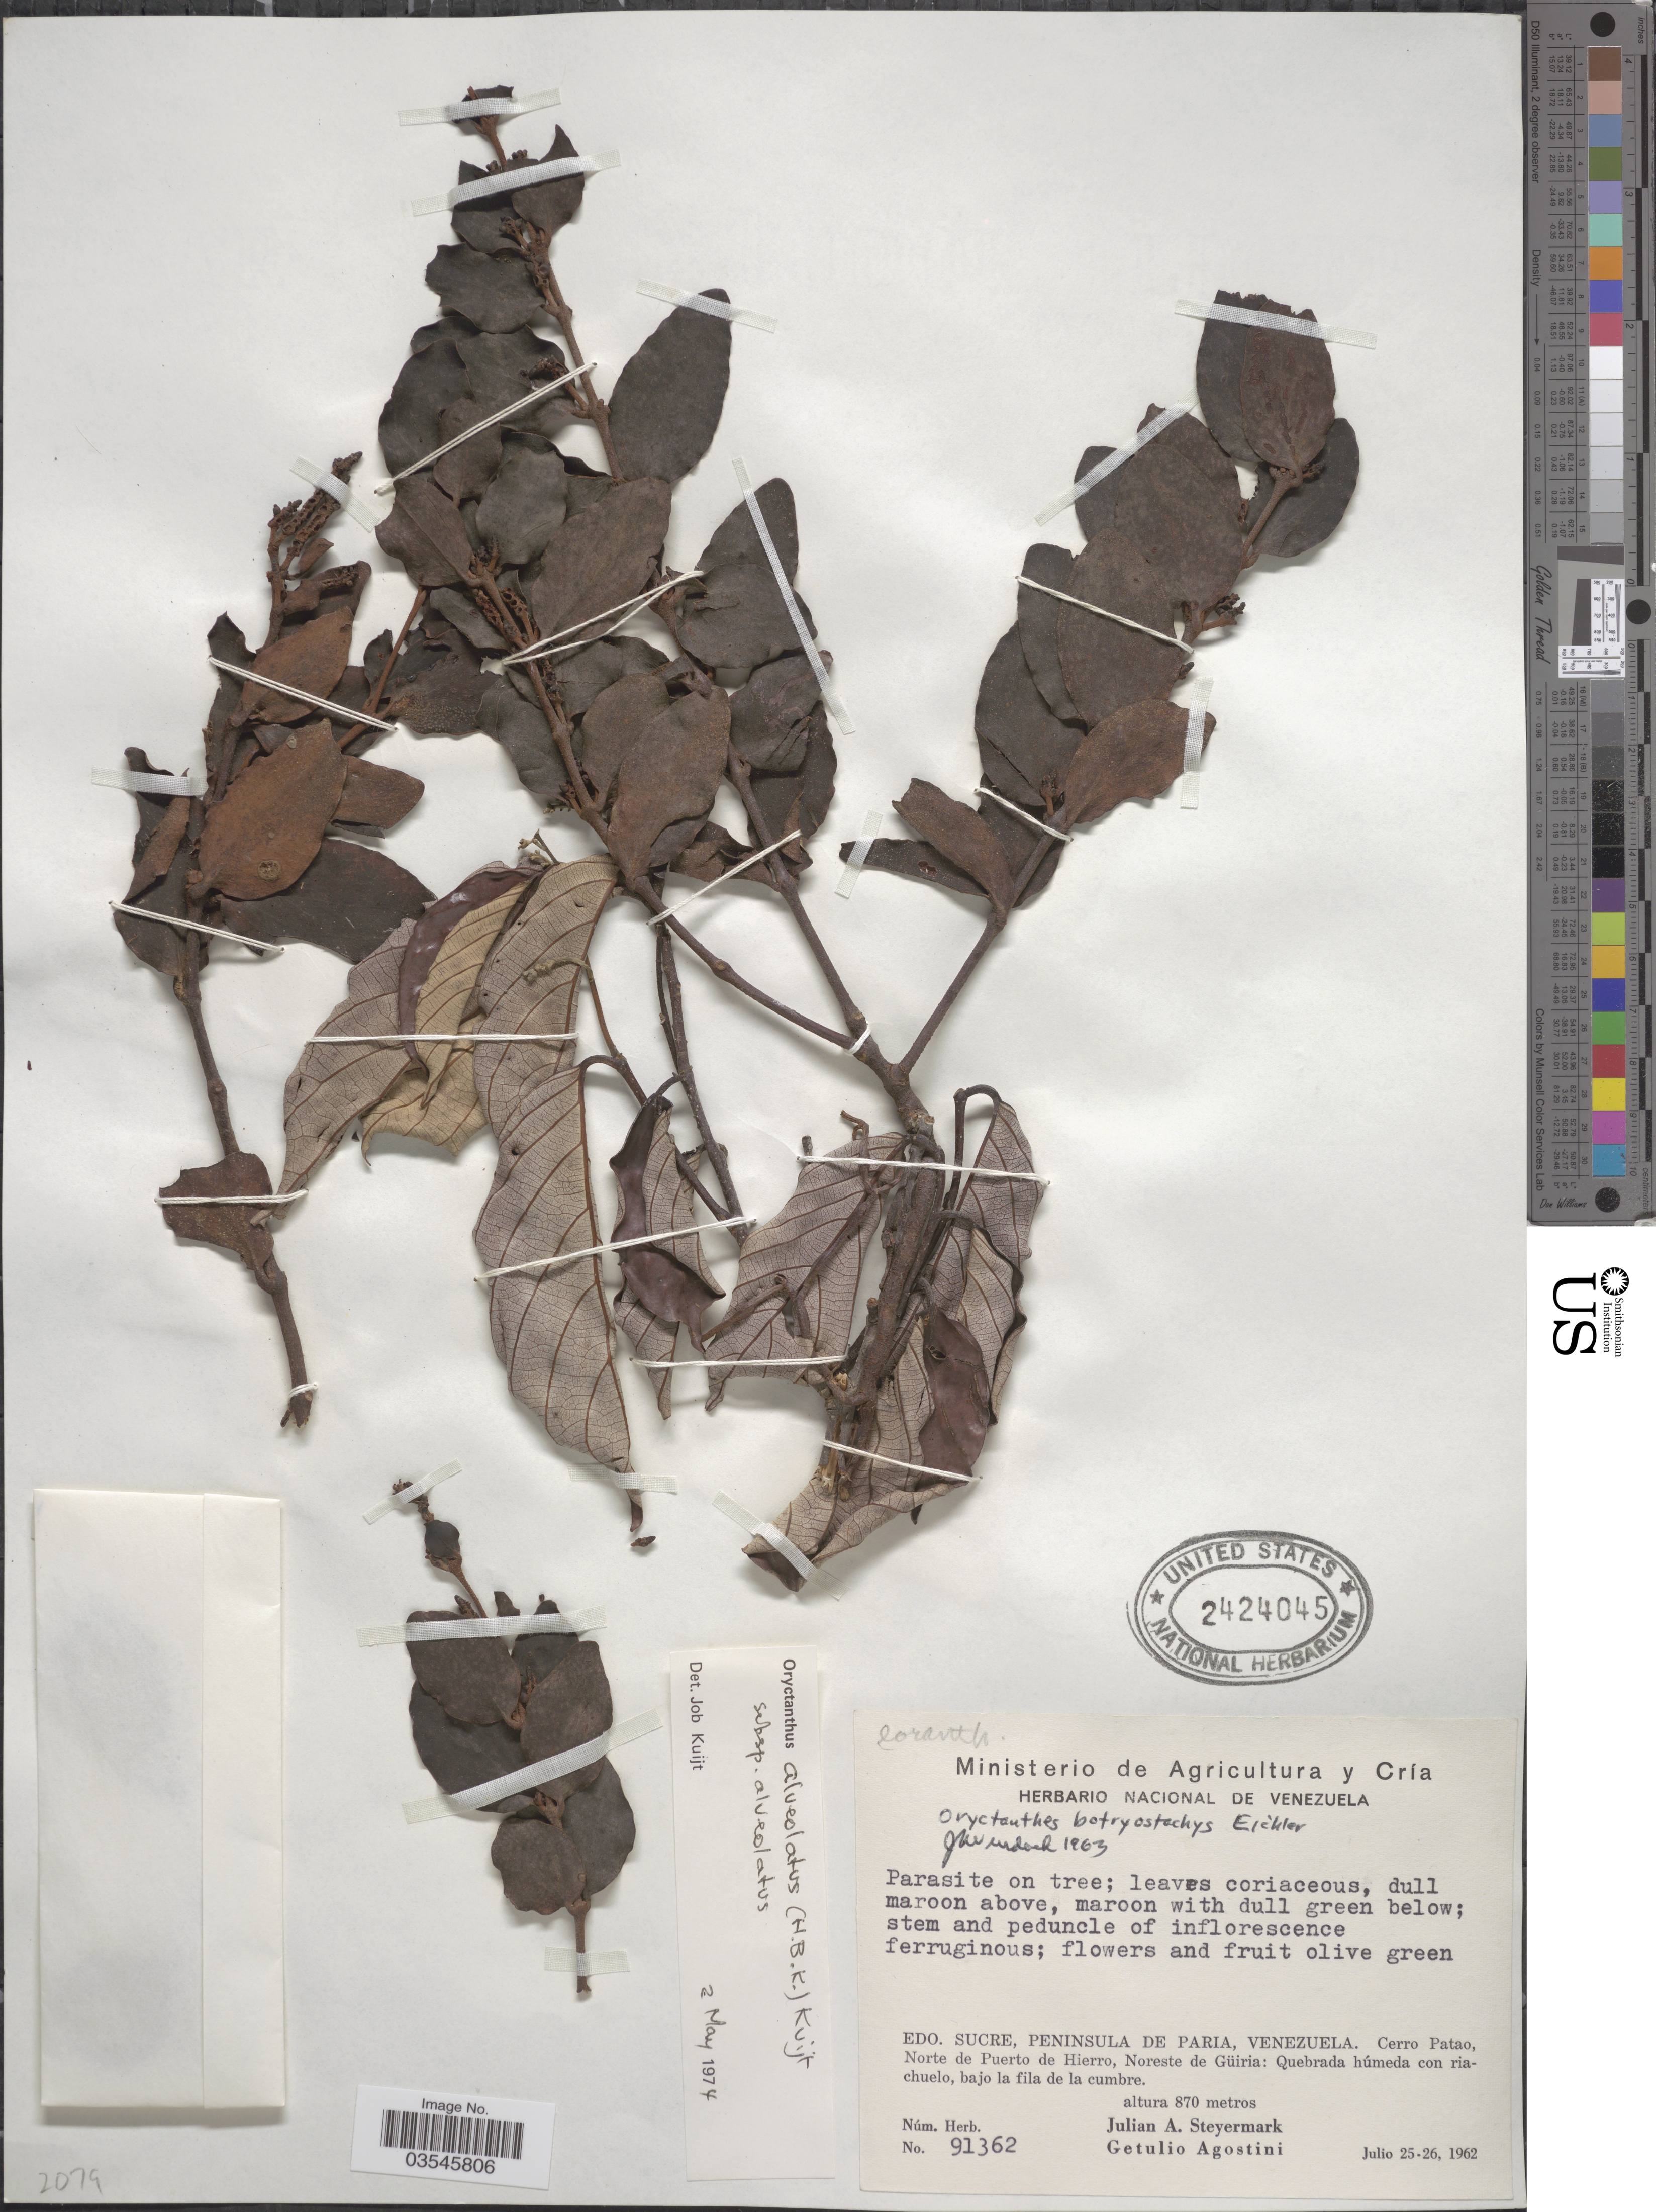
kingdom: Plantae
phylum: Tracheophyta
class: Magnoliopsida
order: Santalales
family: Loranthaceae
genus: Oryctanthus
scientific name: Oryctanthus alveolatus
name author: (Kunth) Kuijt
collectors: J. Steyermark & G. Agostini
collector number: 91362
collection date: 1962-07-25/1962-07-26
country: Venezuela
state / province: Sucre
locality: Peninsula de Paria: Cerro Patao, Norte de Puerto de Hierro, Noreste de Güiria: Quebrada húmeda con riachuelo, bajo la fila de la cumbre.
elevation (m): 870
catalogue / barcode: US 2424045